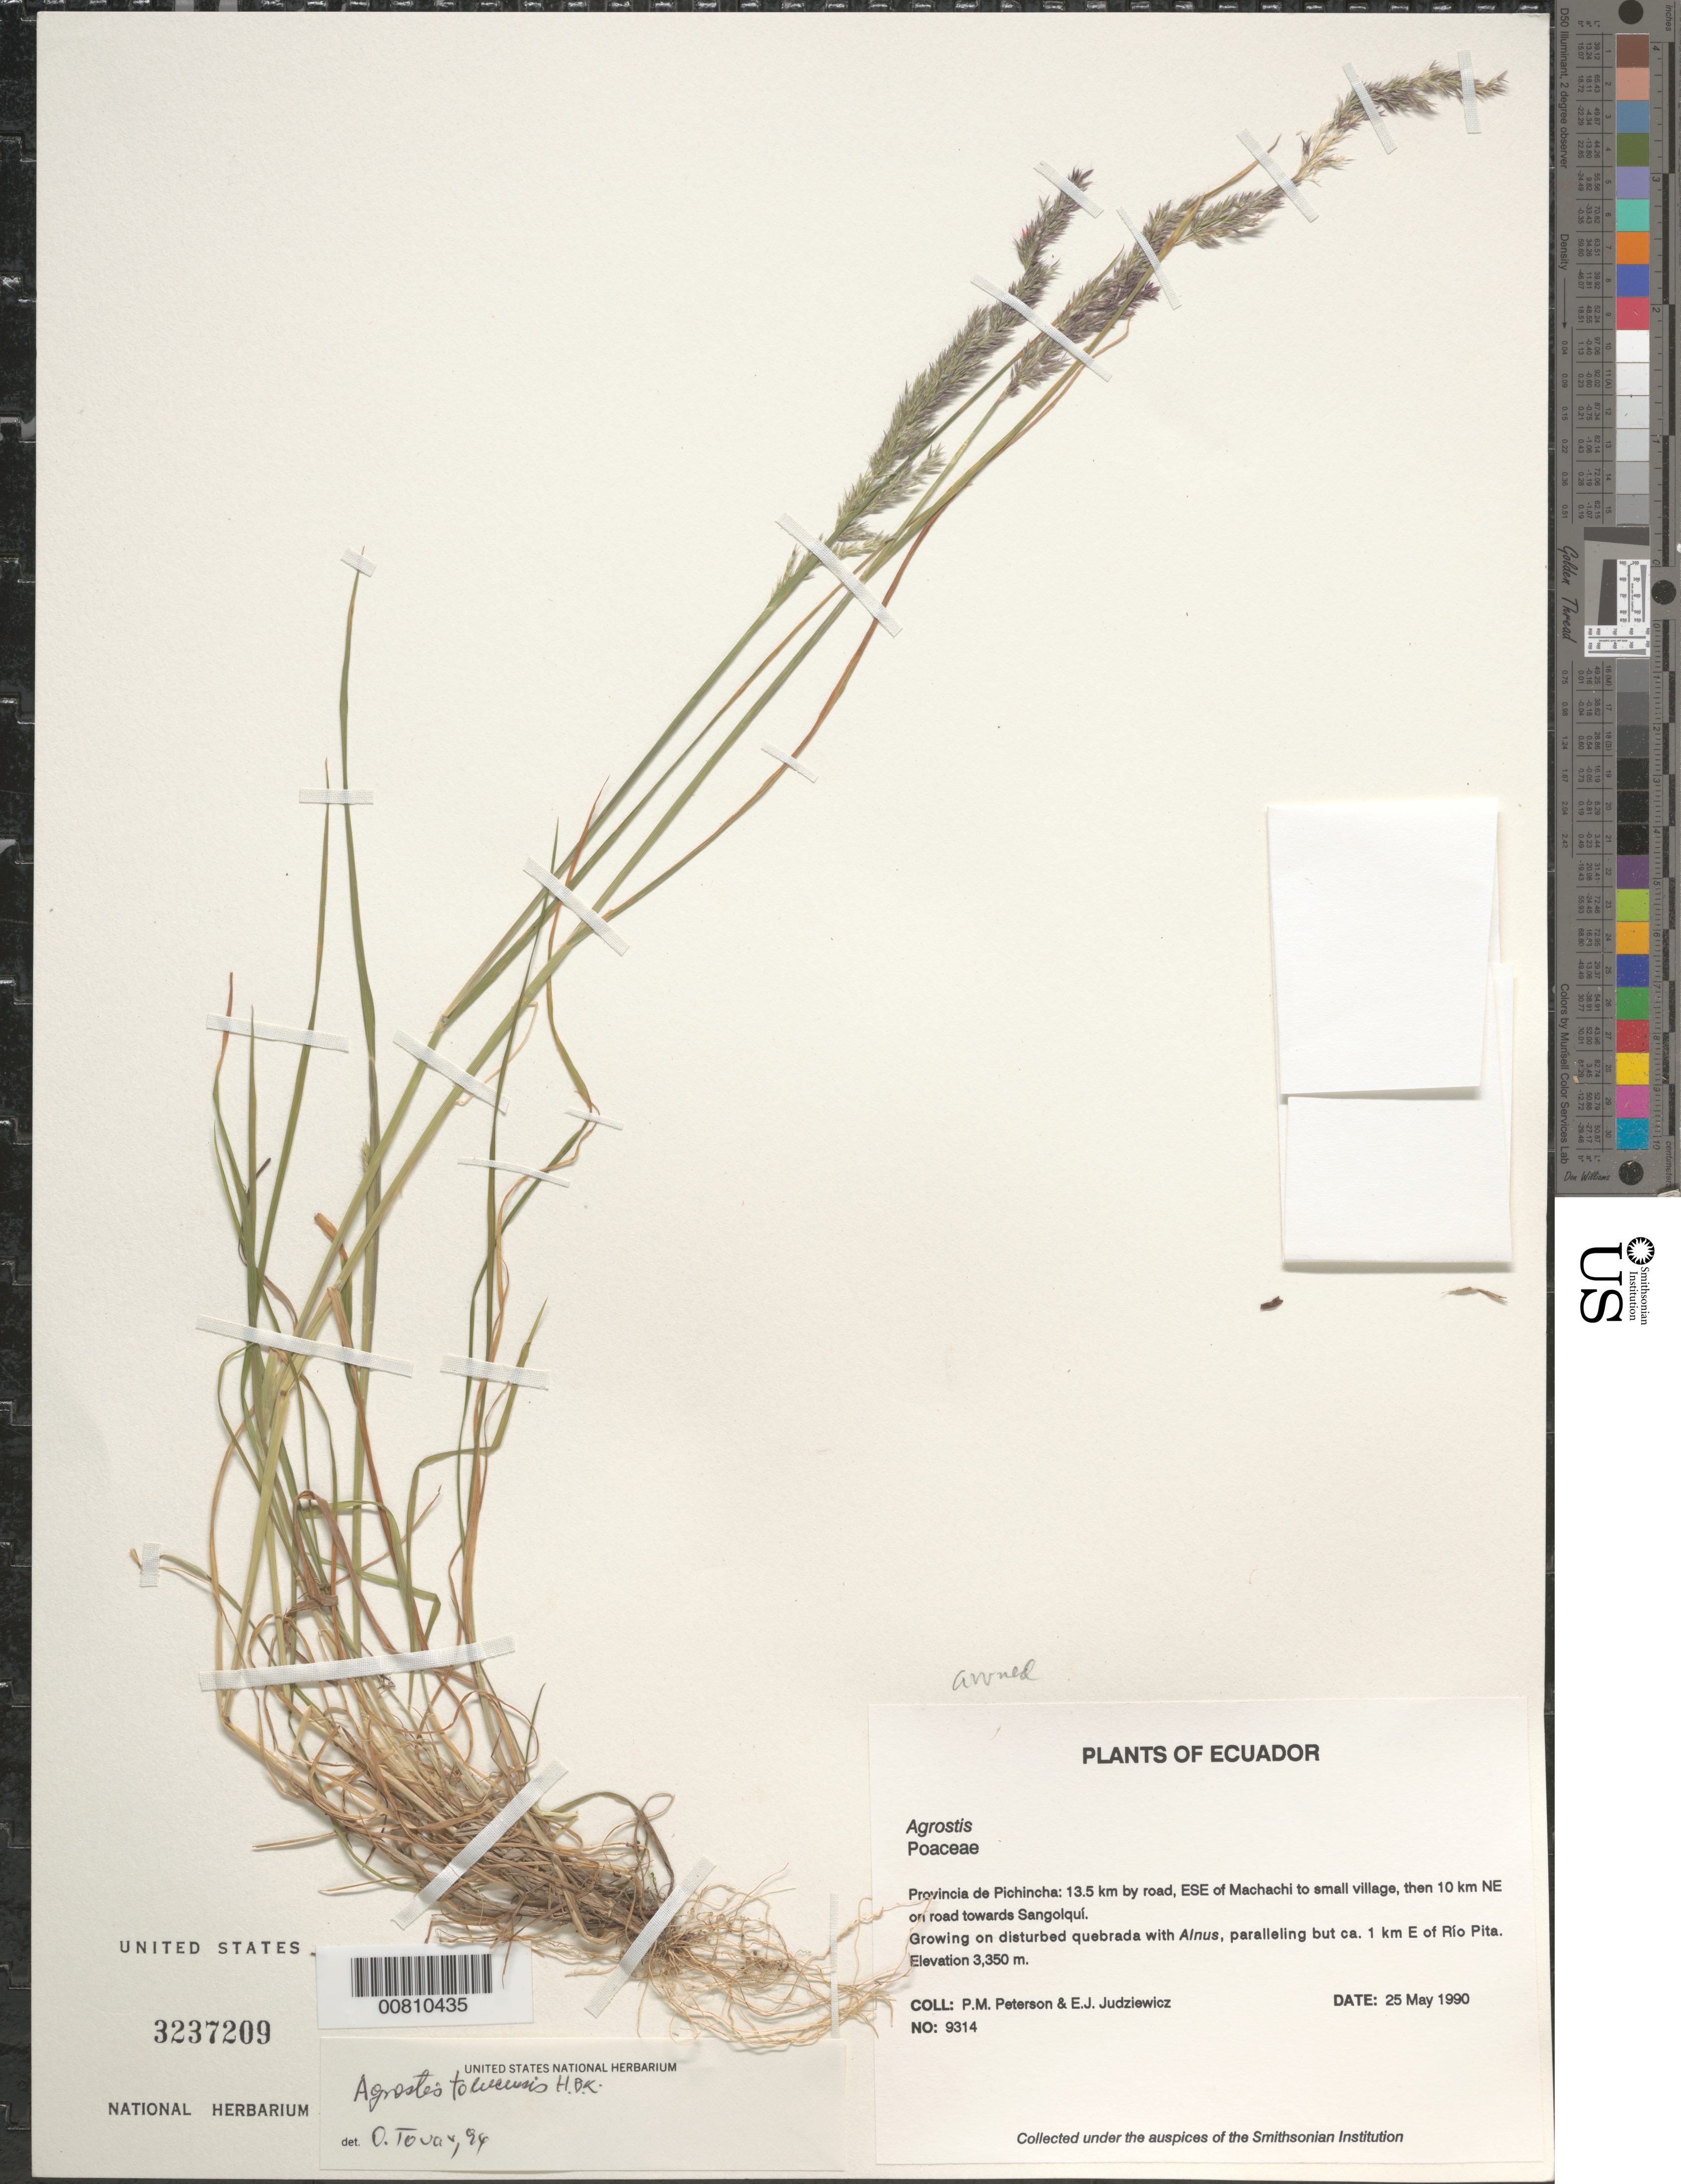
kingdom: Plantae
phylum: Tracheophyta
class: Liliopsida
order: Poales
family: Poaceae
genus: Agrostis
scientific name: Agrostis tolucensis Kunth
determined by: Tovar, Óscar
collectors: P. M. Peterson & E. J. Judziewicz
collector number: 09314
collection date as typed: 25 May 1990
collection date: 1990-05-25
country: Ecuador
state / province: Pichincha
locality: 13.5 km by road, ESE of Machachi to small village, then 10 km NE on road towards Sangolquí.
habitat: Growing on disturbed quebrada with Alnus, paralleling but ca. 1 km E of Río Pita.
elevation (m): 3350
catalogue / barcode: US 3237209